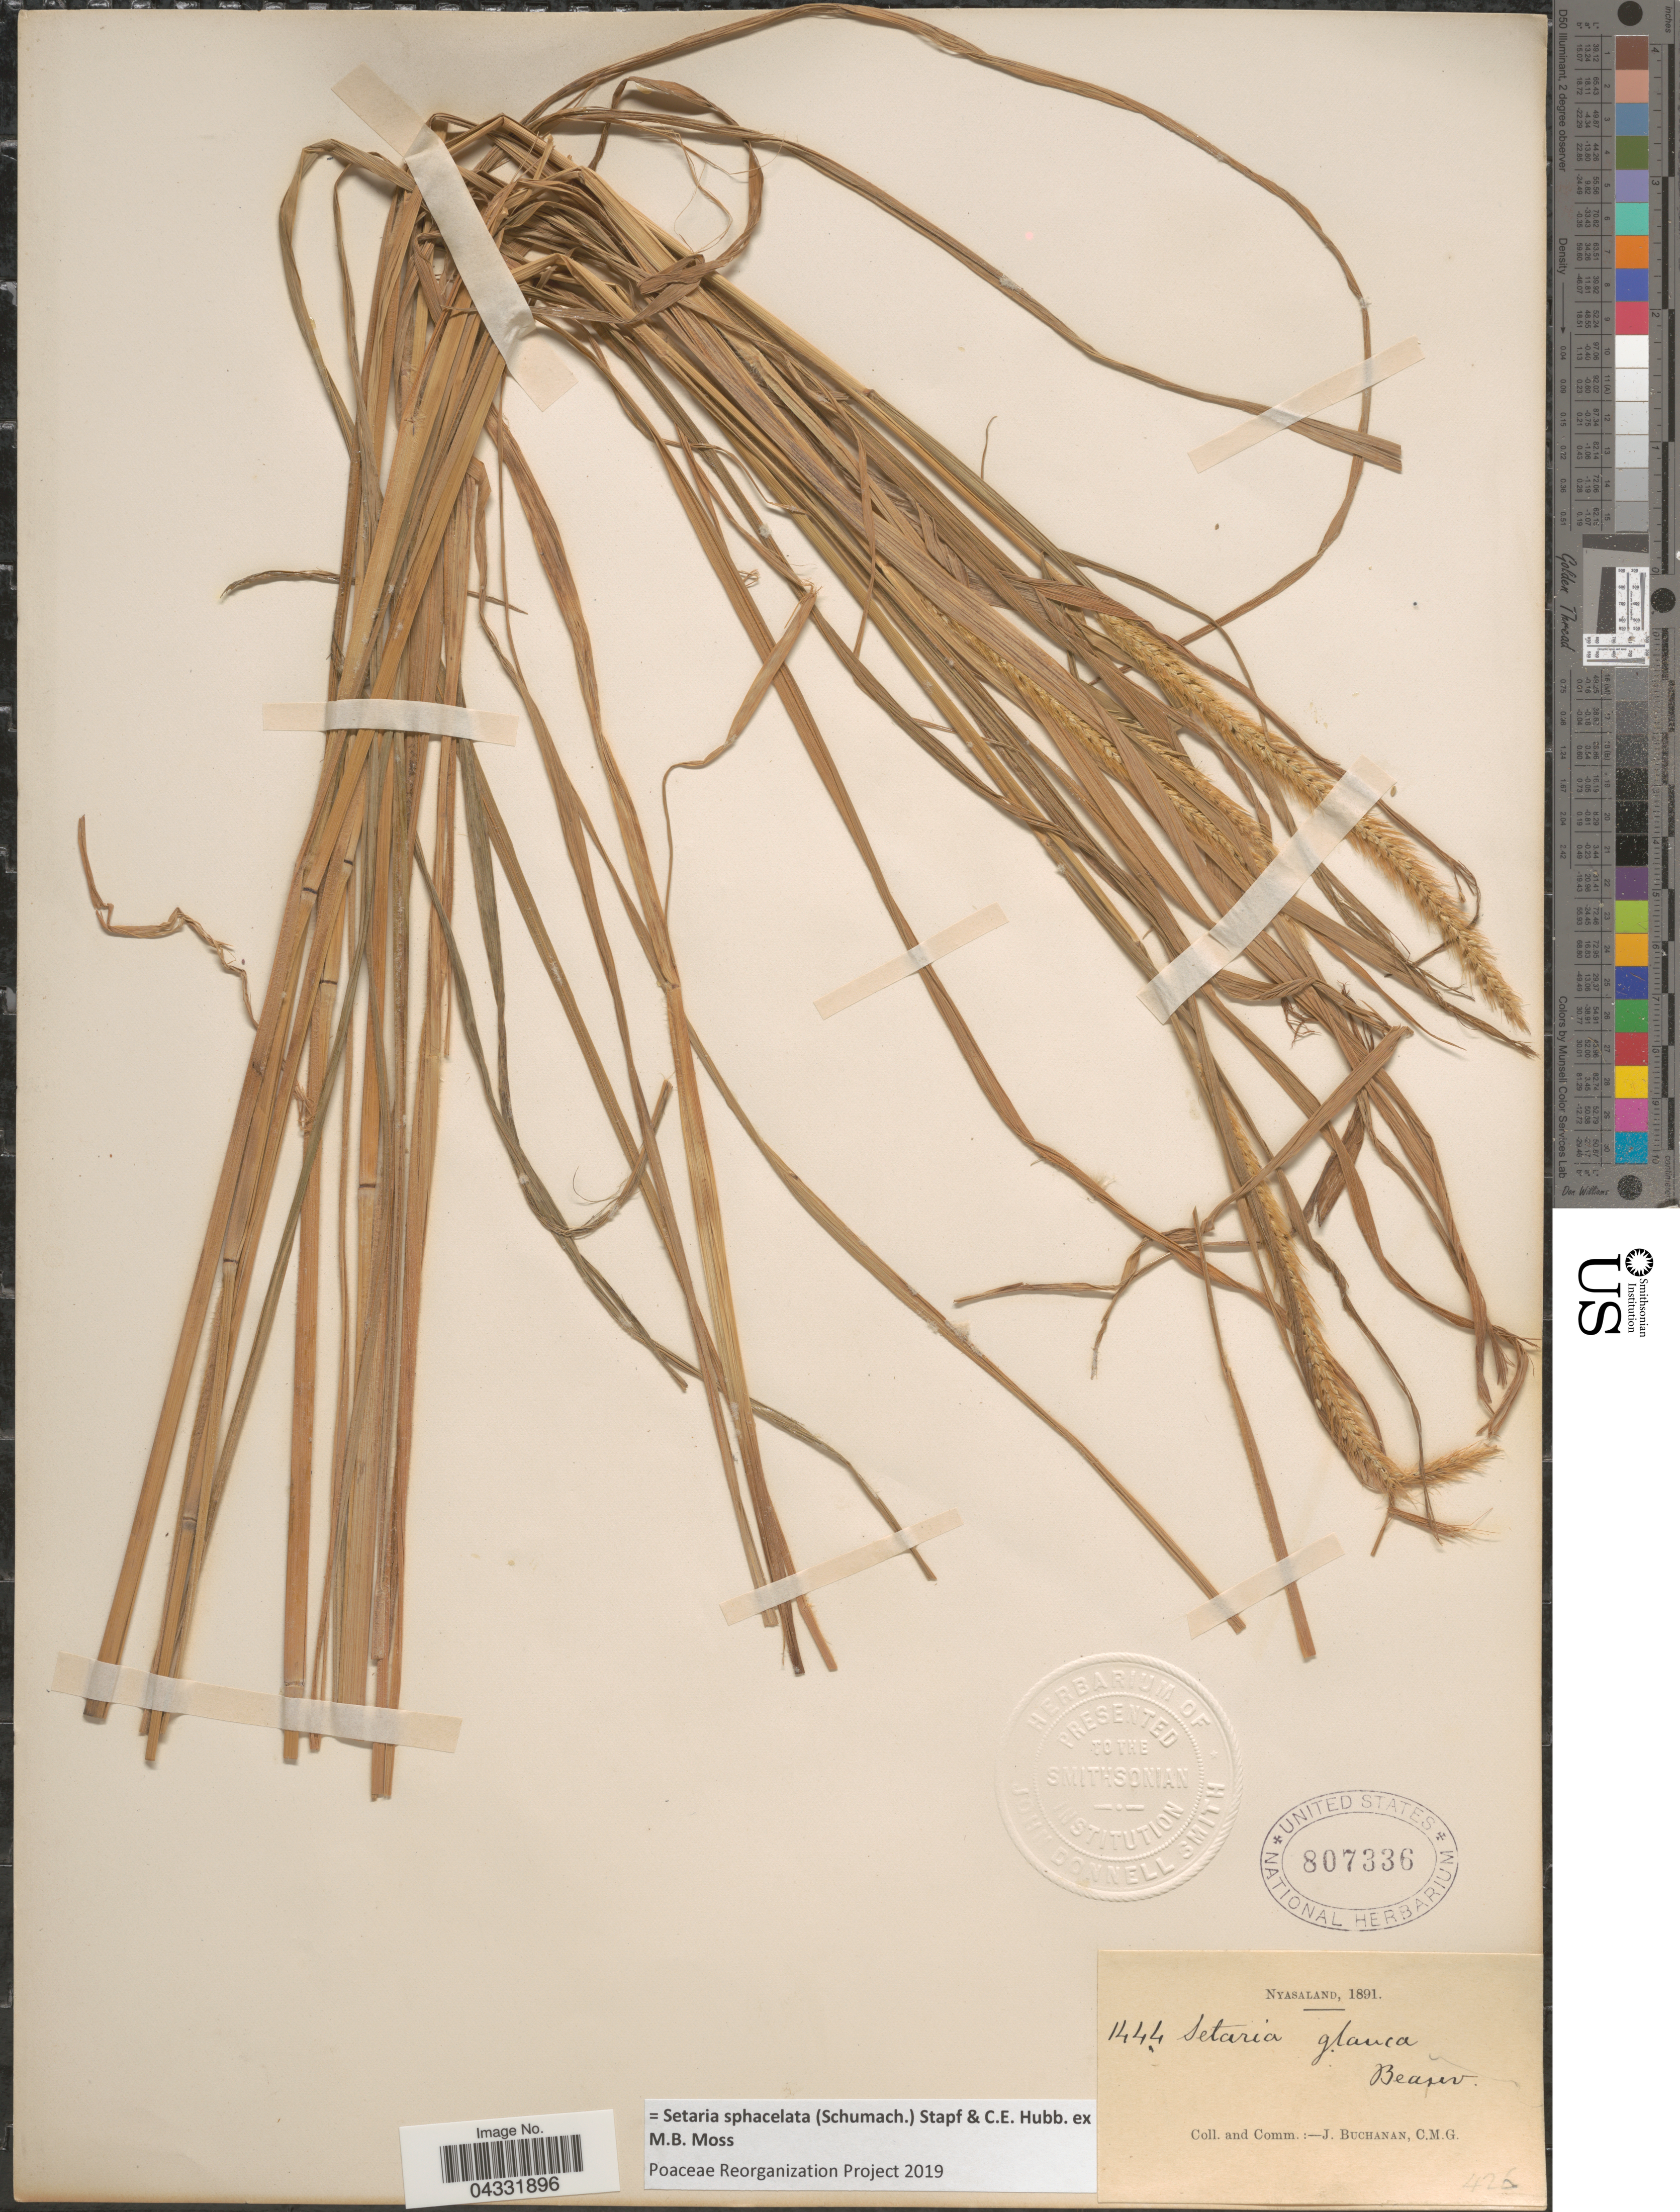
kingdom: Plantae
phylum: Tracheophyta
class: Liliopsida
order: Poales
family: Poaceae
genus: Setaria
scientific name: Setaria sphacelata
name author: (Schumach.) Stapf & Hubb. ex Moss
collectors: J. Buchanan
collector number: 1444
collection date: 1891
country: Malawi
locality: Nyasaland.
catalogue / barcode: US 807336